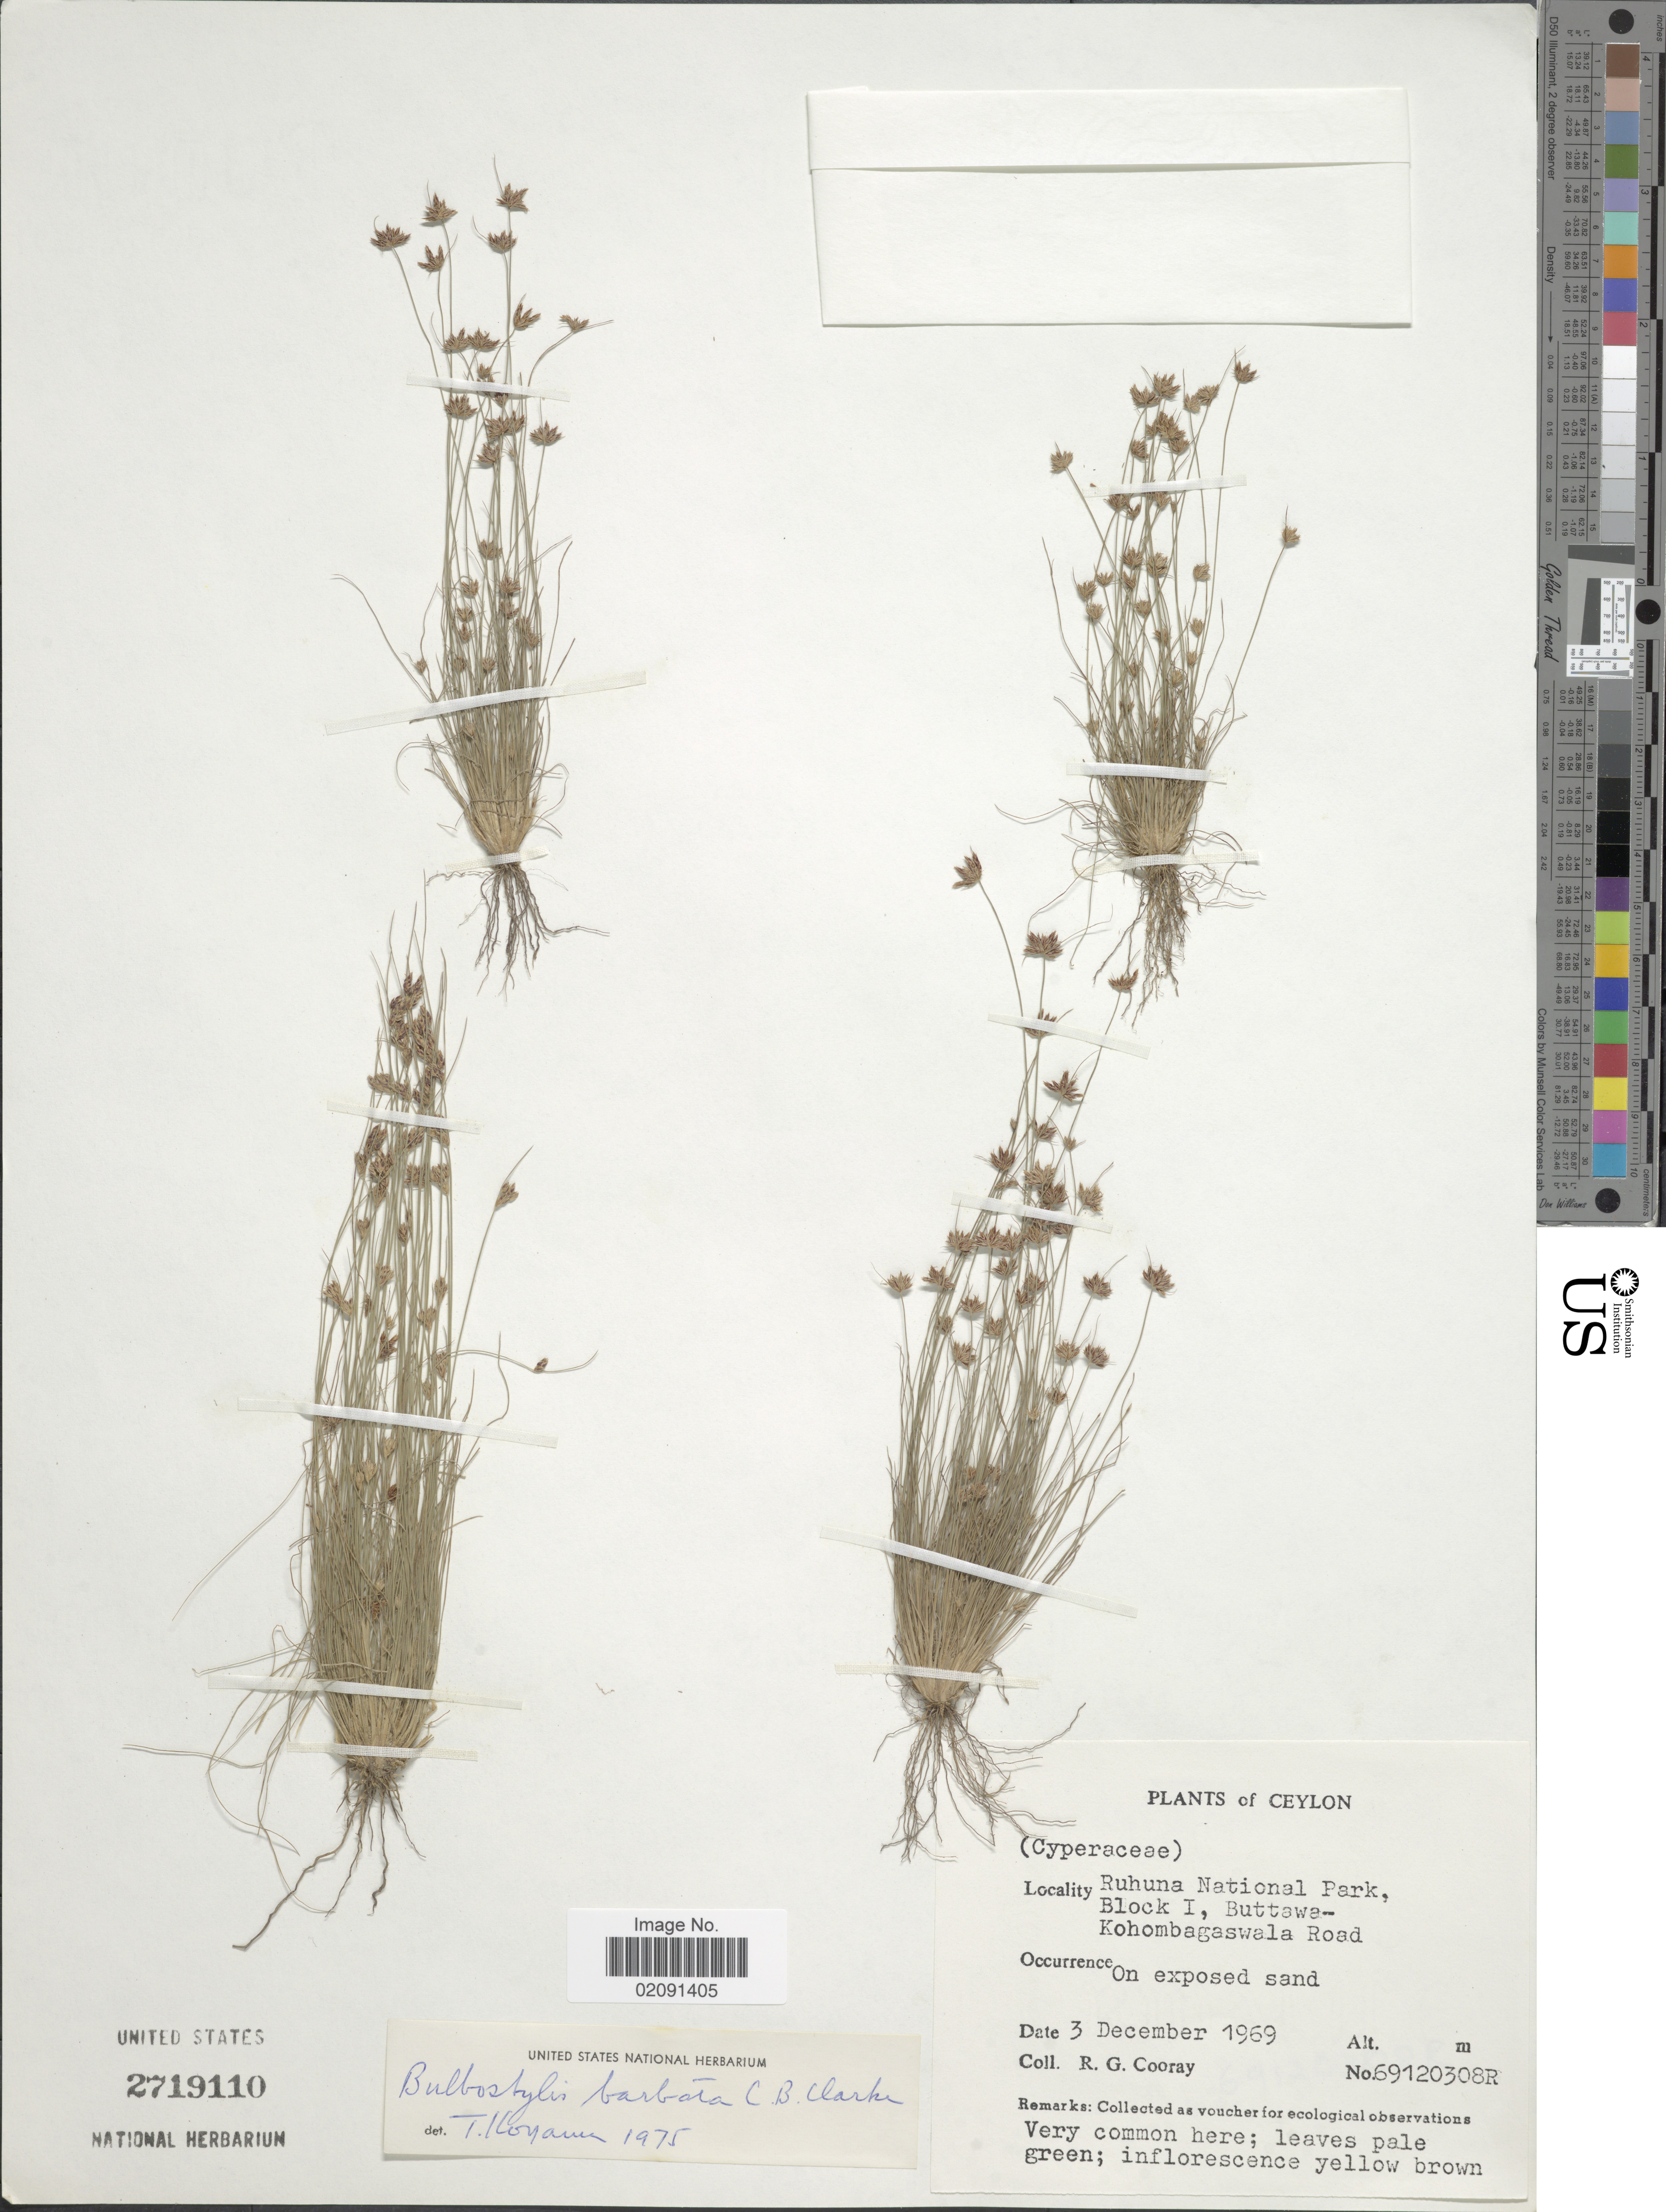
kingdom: Plantae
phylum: Tracheophyta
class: Liliopsida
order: Poales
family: Cyperaceae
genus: Bulbostylis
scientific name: Bulbostylis barbata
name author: (Rottb.) C.B. Clarke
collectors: R. Cooray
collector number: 69120308R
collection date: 1969-12-03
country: Sri Lanka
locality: Ceylon, Ruhuna National Park, Block I, Buttawa-Kohombagaswala Road, on exposed sand.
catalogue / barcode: US 2719110